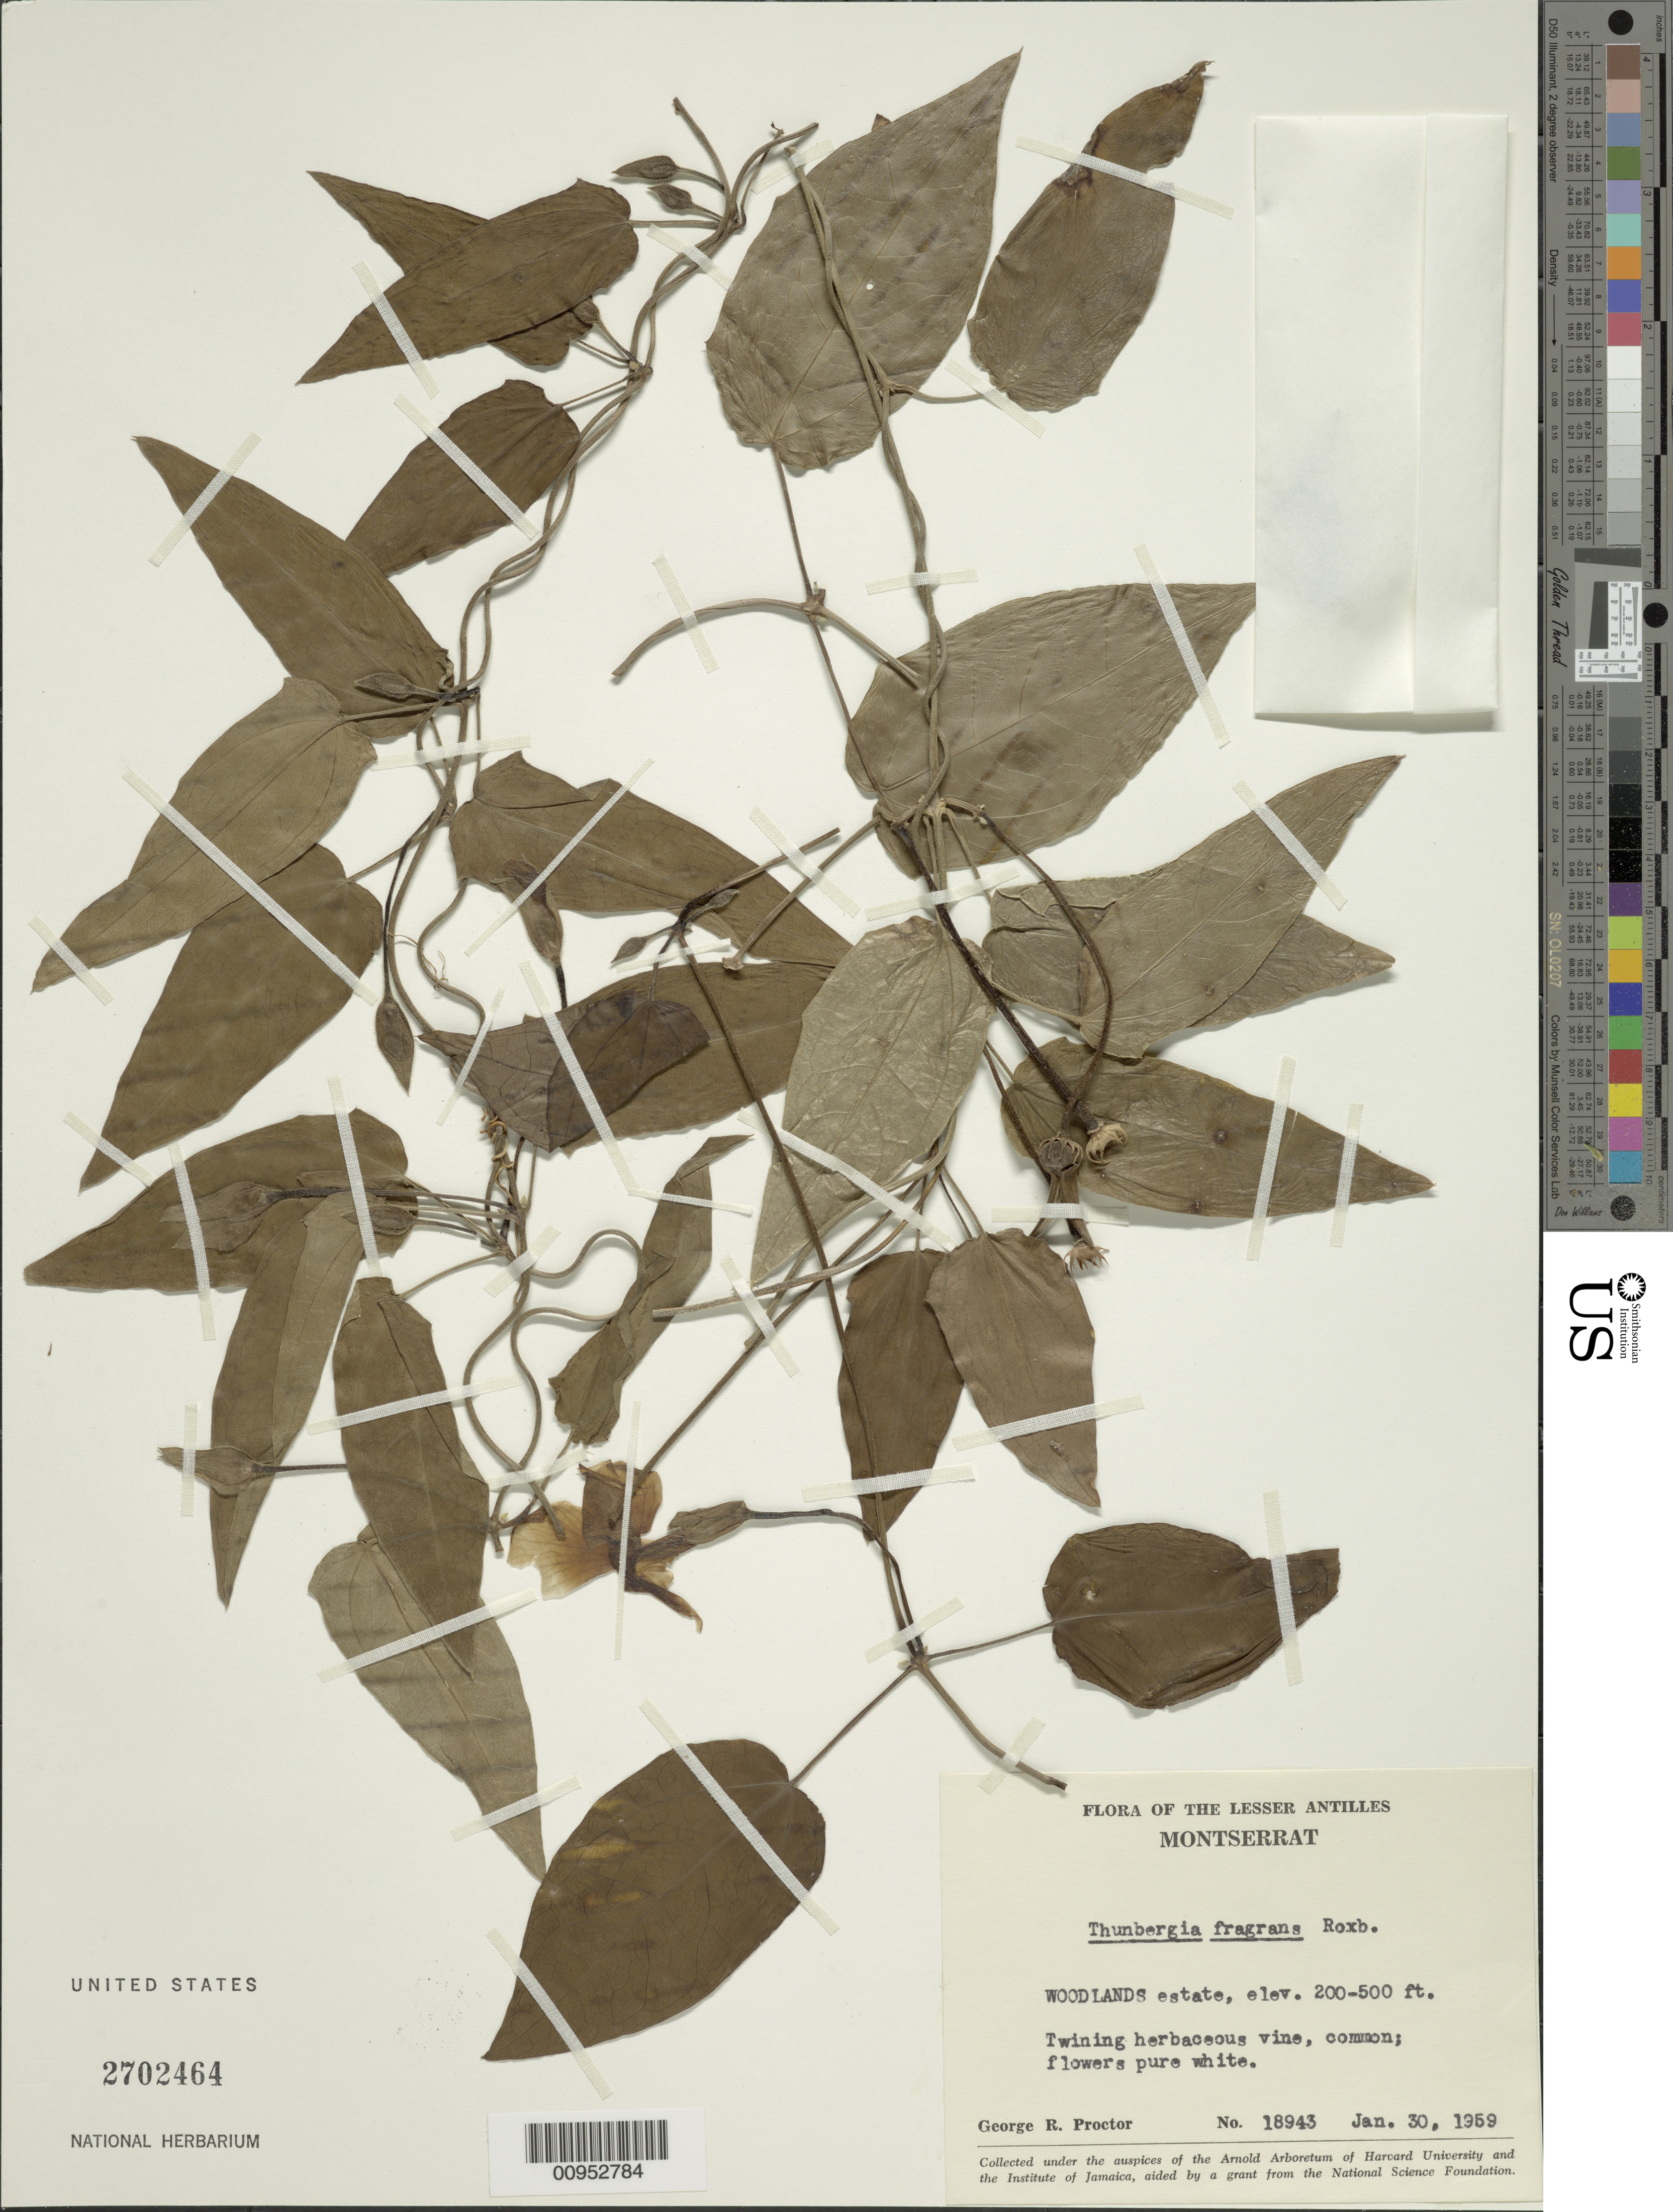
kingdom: Plantae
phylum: Tracheophyta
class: Magnoliopsida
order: Lamiales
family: Acanthaceae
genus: Thunbergia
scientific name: Thunbergia fragrans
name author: Roxb.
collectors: G. R. Proctor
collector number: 18943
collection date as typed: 30 Jan 1959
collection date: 1959-01-30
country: Montserrat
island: Montserrat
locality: Woodlands Estate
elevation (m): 61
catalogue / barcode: US 2792464